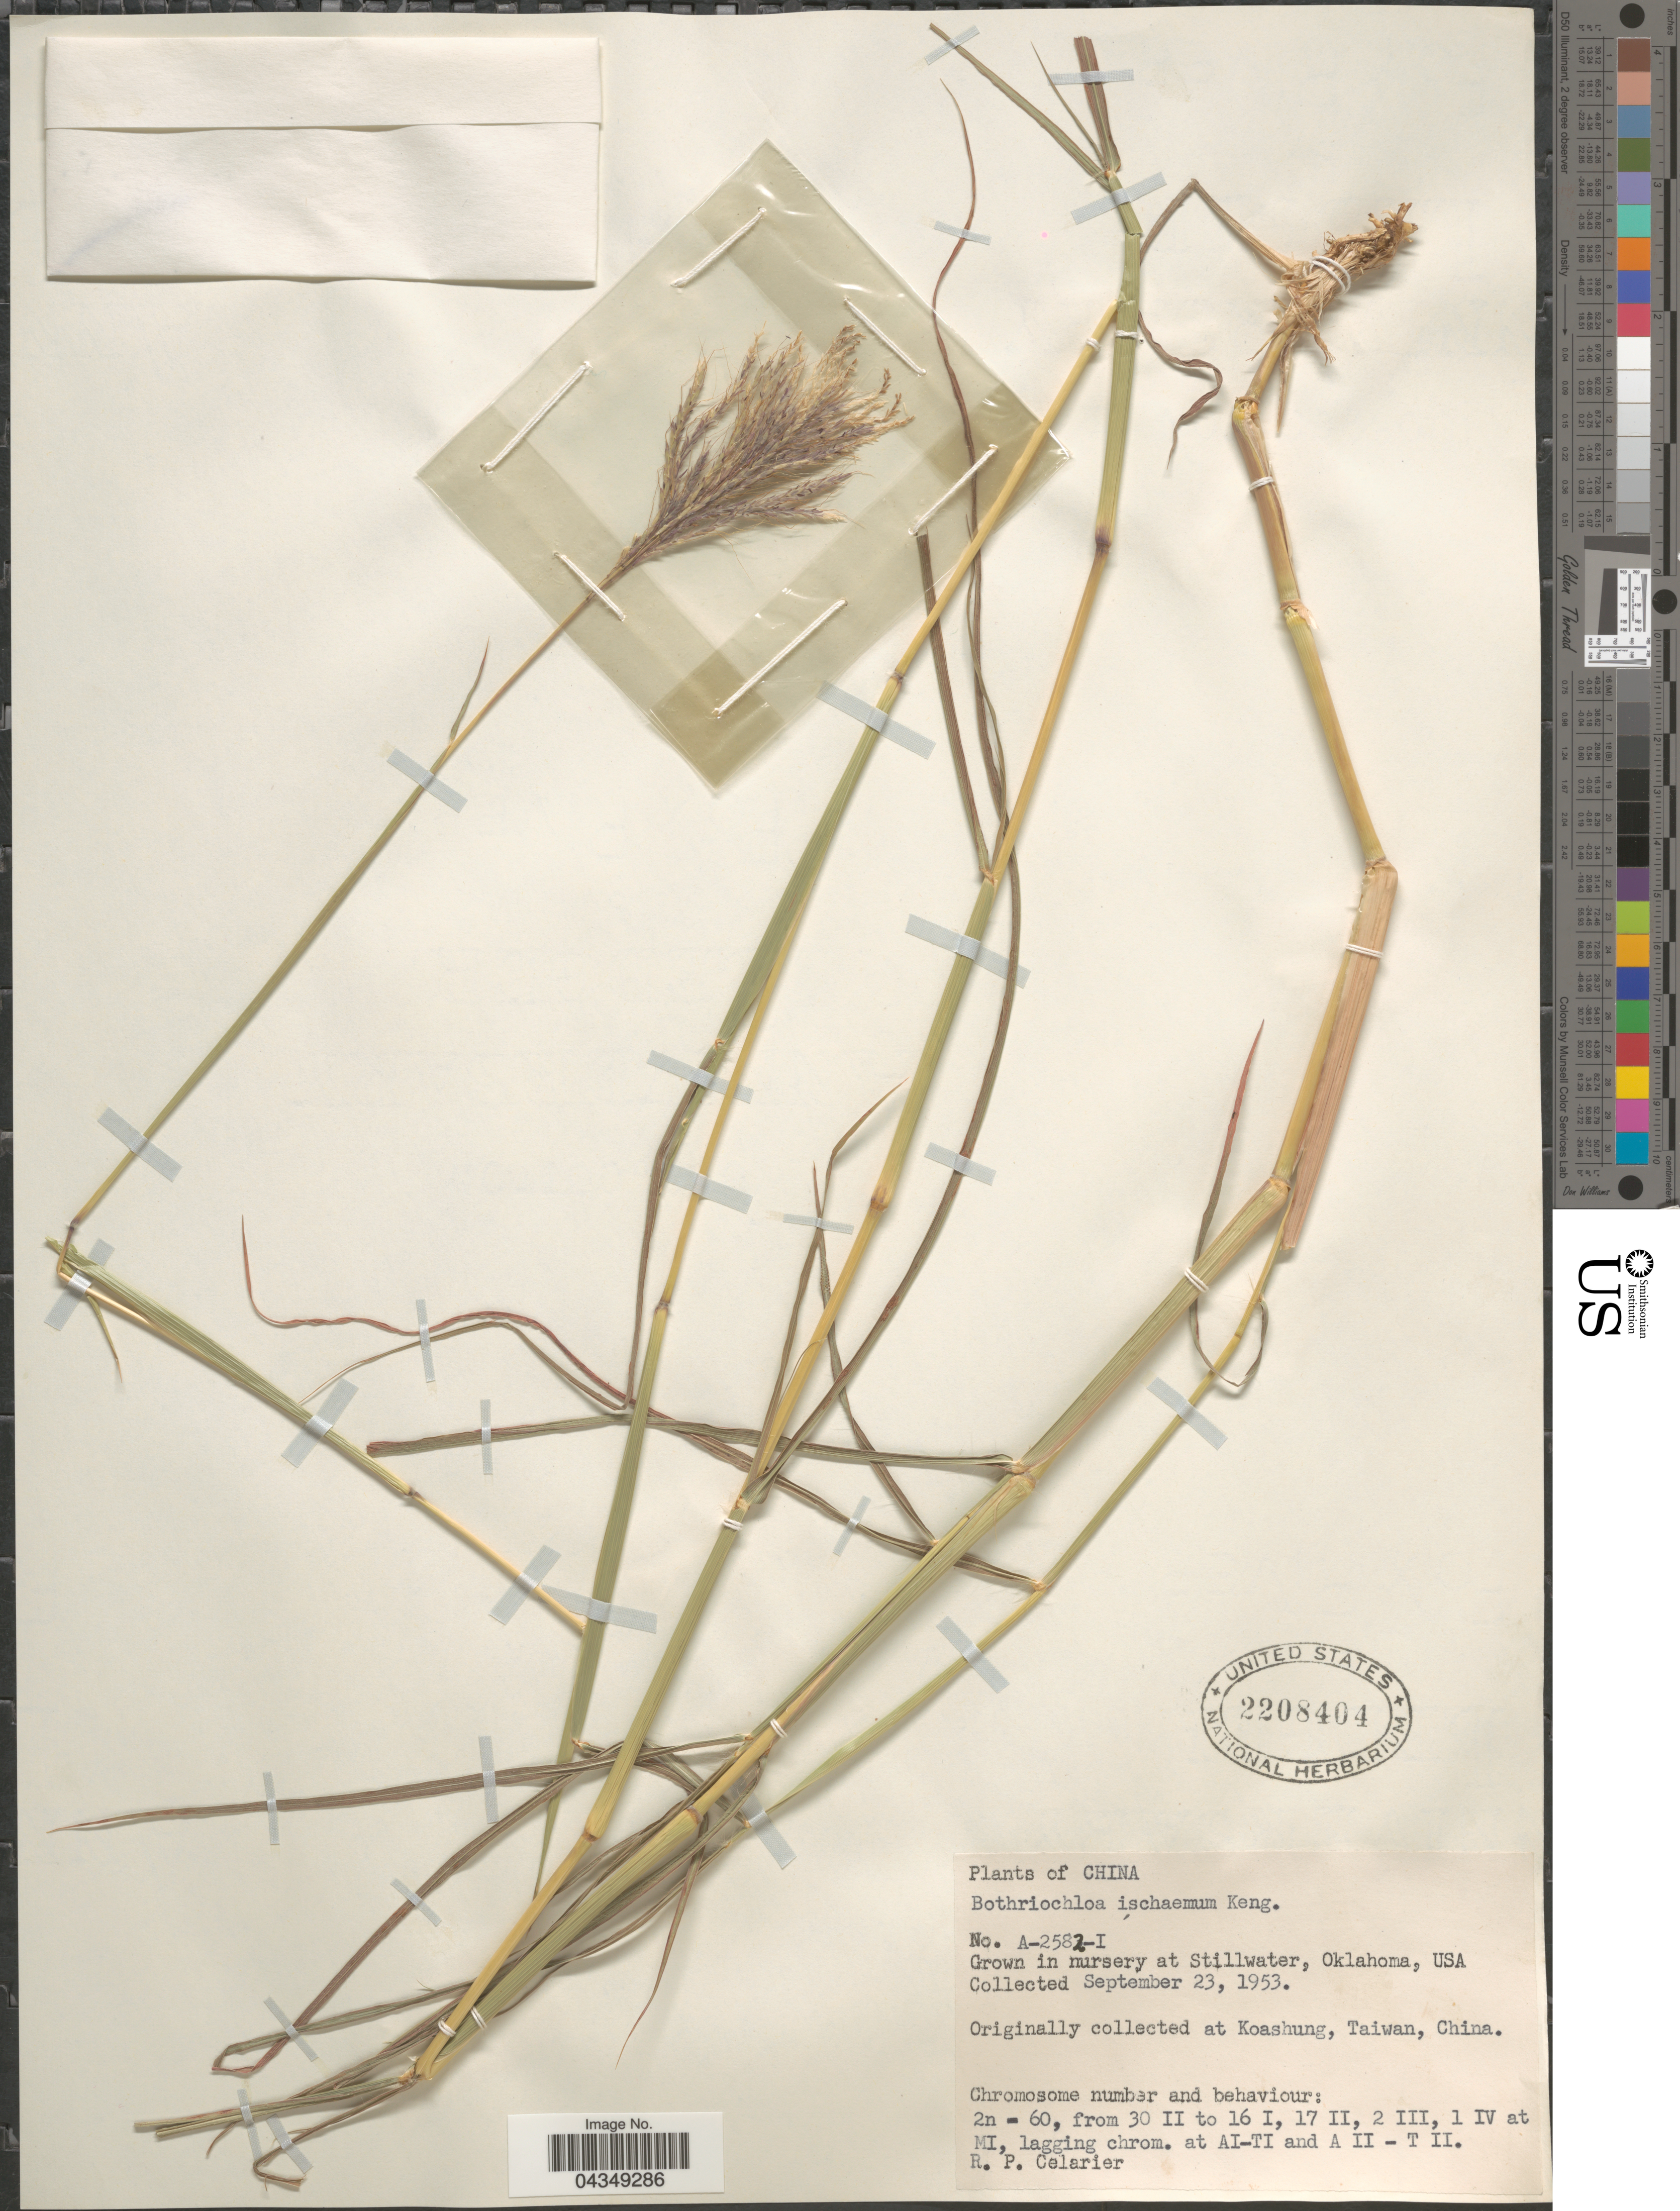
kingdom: Plantae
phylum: Tracheophyta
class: Liliopsida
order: Poales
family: Poaceae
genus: Bothriochloa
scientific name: Bothriochloa ischaemum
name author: (L.) Keng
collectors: R. Celarier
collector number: A-2582-I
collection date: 1953-09-23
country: United States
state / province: Oklahoma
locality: Grown in nursery at Stillwater.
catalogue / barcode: US 2208404